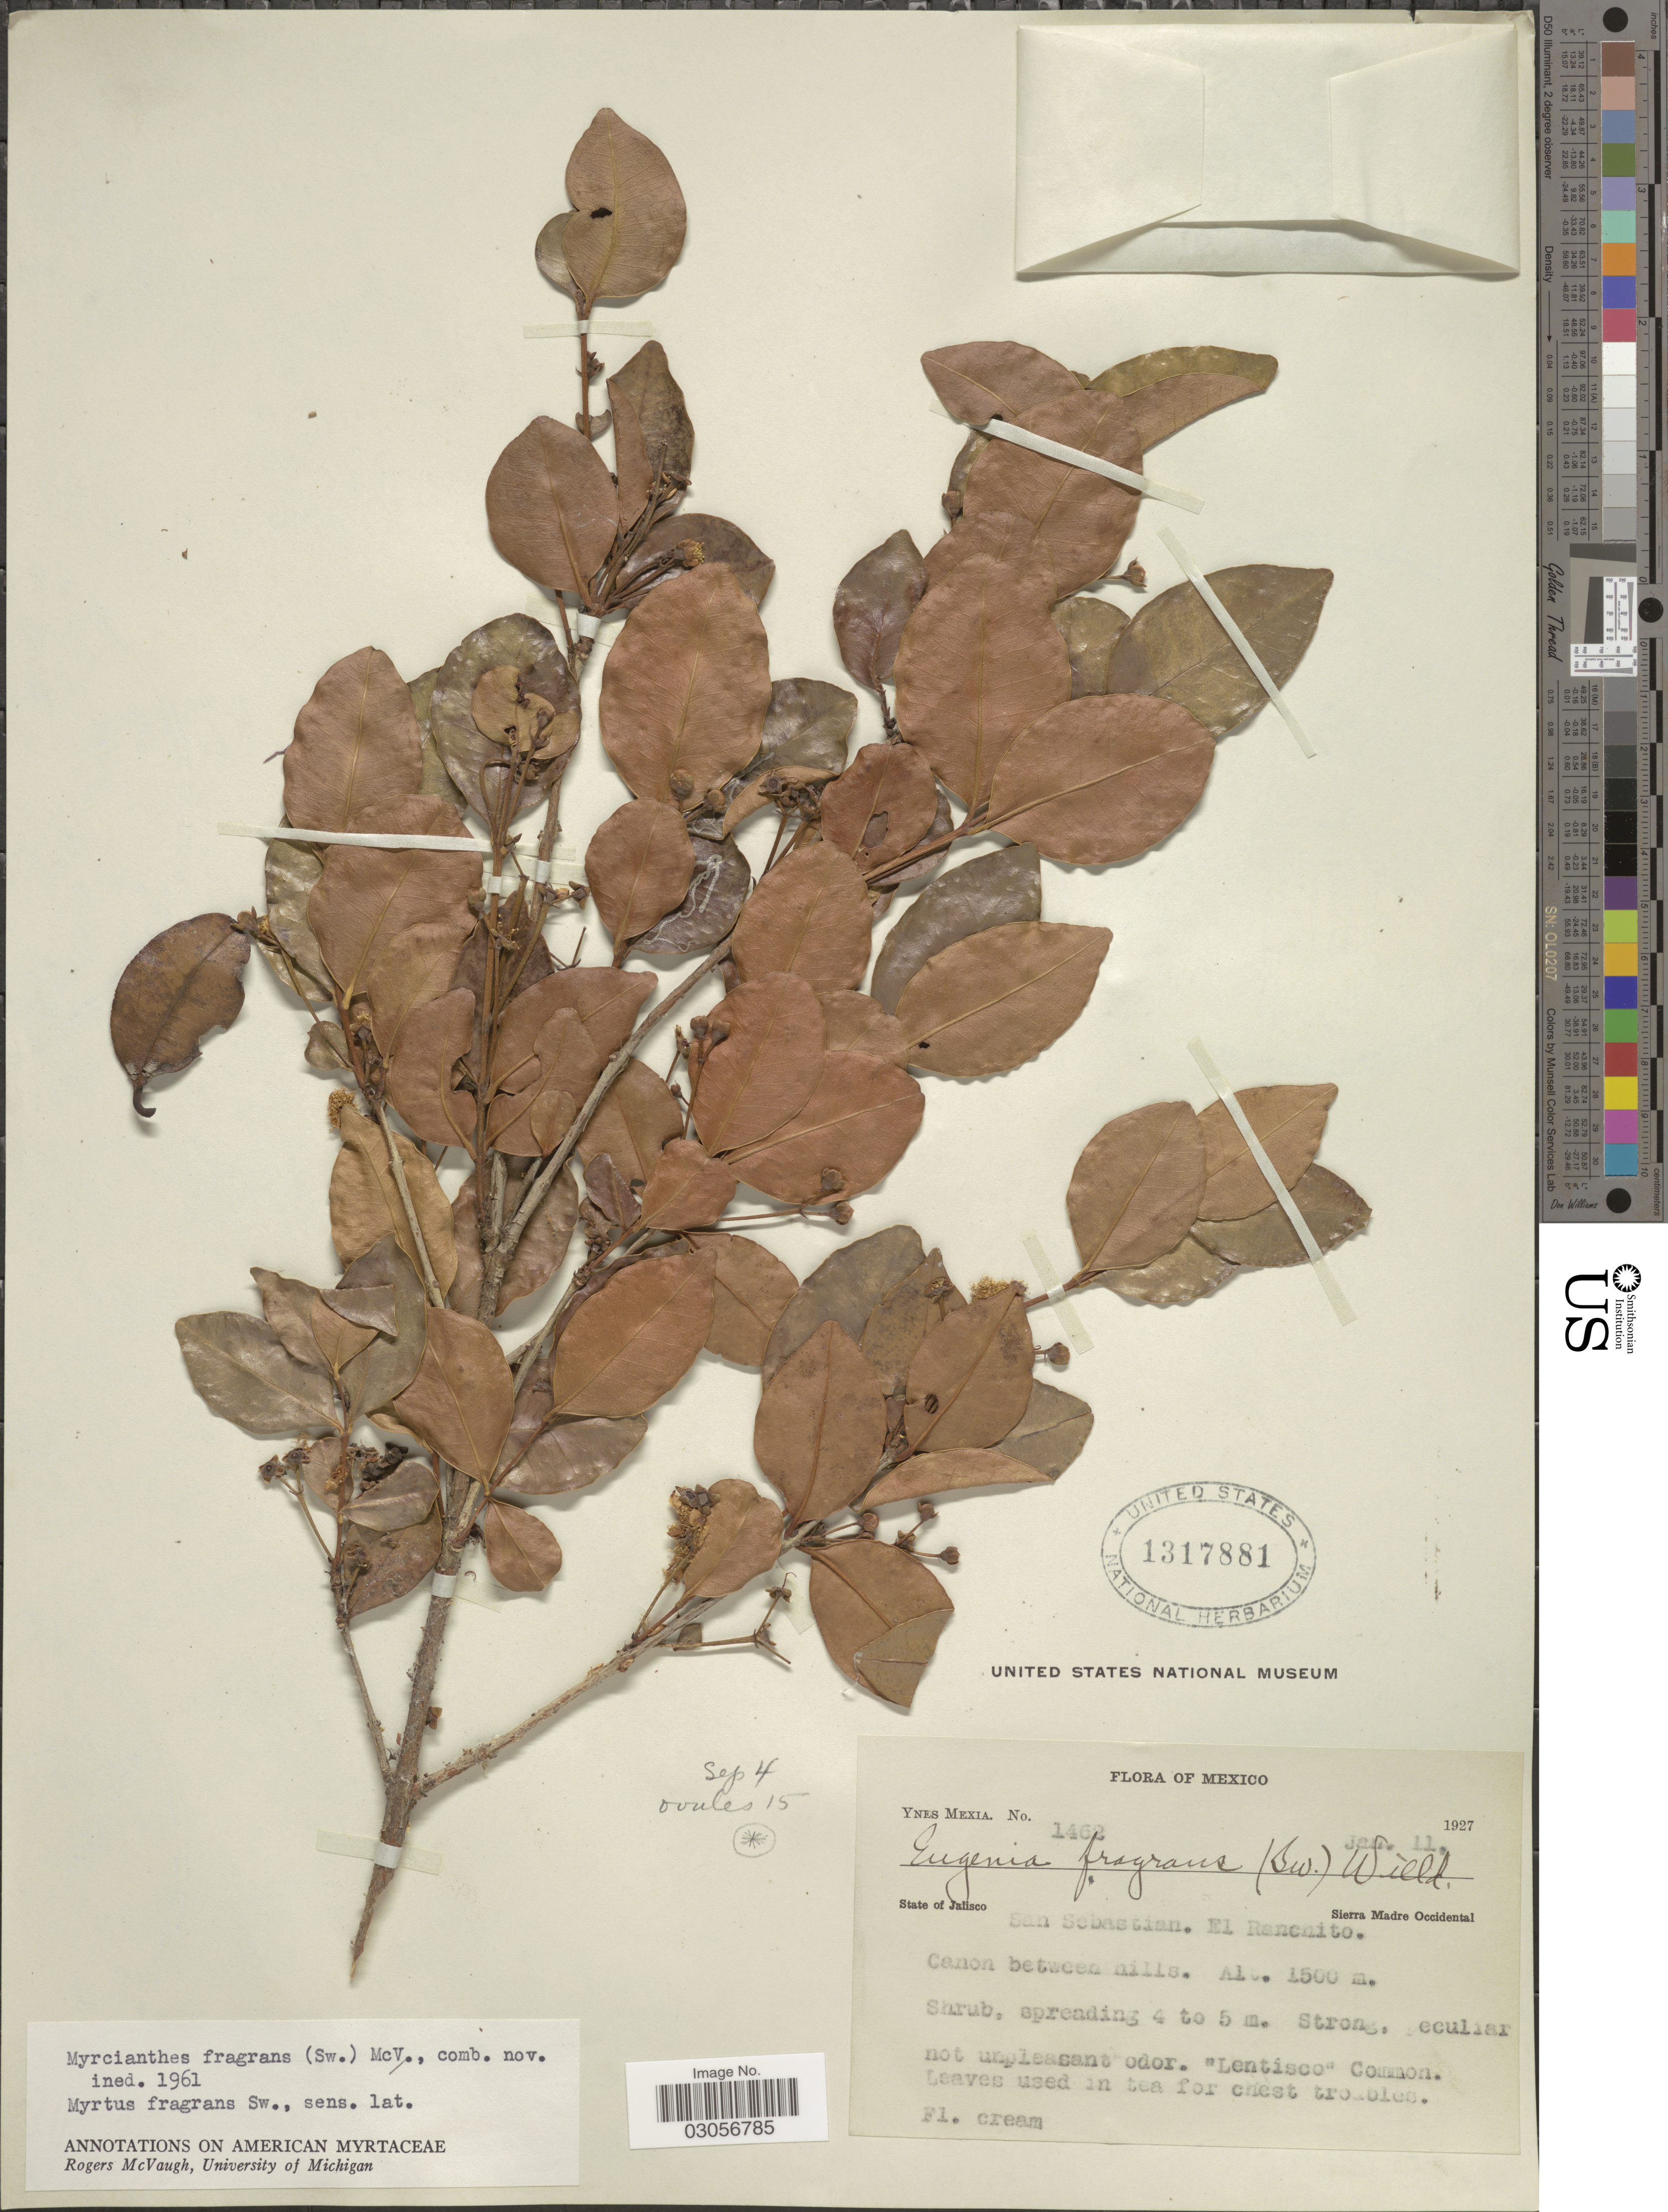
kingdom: Plantae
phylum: Tracheophyta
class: Magnoliopsida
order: Myrtales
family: Myrtaceae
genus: Myrcianthes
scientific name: Myrcianthes fragrans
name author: (Sw.) McVaugh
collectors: Y. Mexia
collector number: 1462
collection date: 1927-01-11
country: Mexico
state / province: Jalisco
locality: Sierra Madre Occidental, San Sebastian. El Ranchito.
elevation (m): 1500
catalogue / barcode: US 1317881